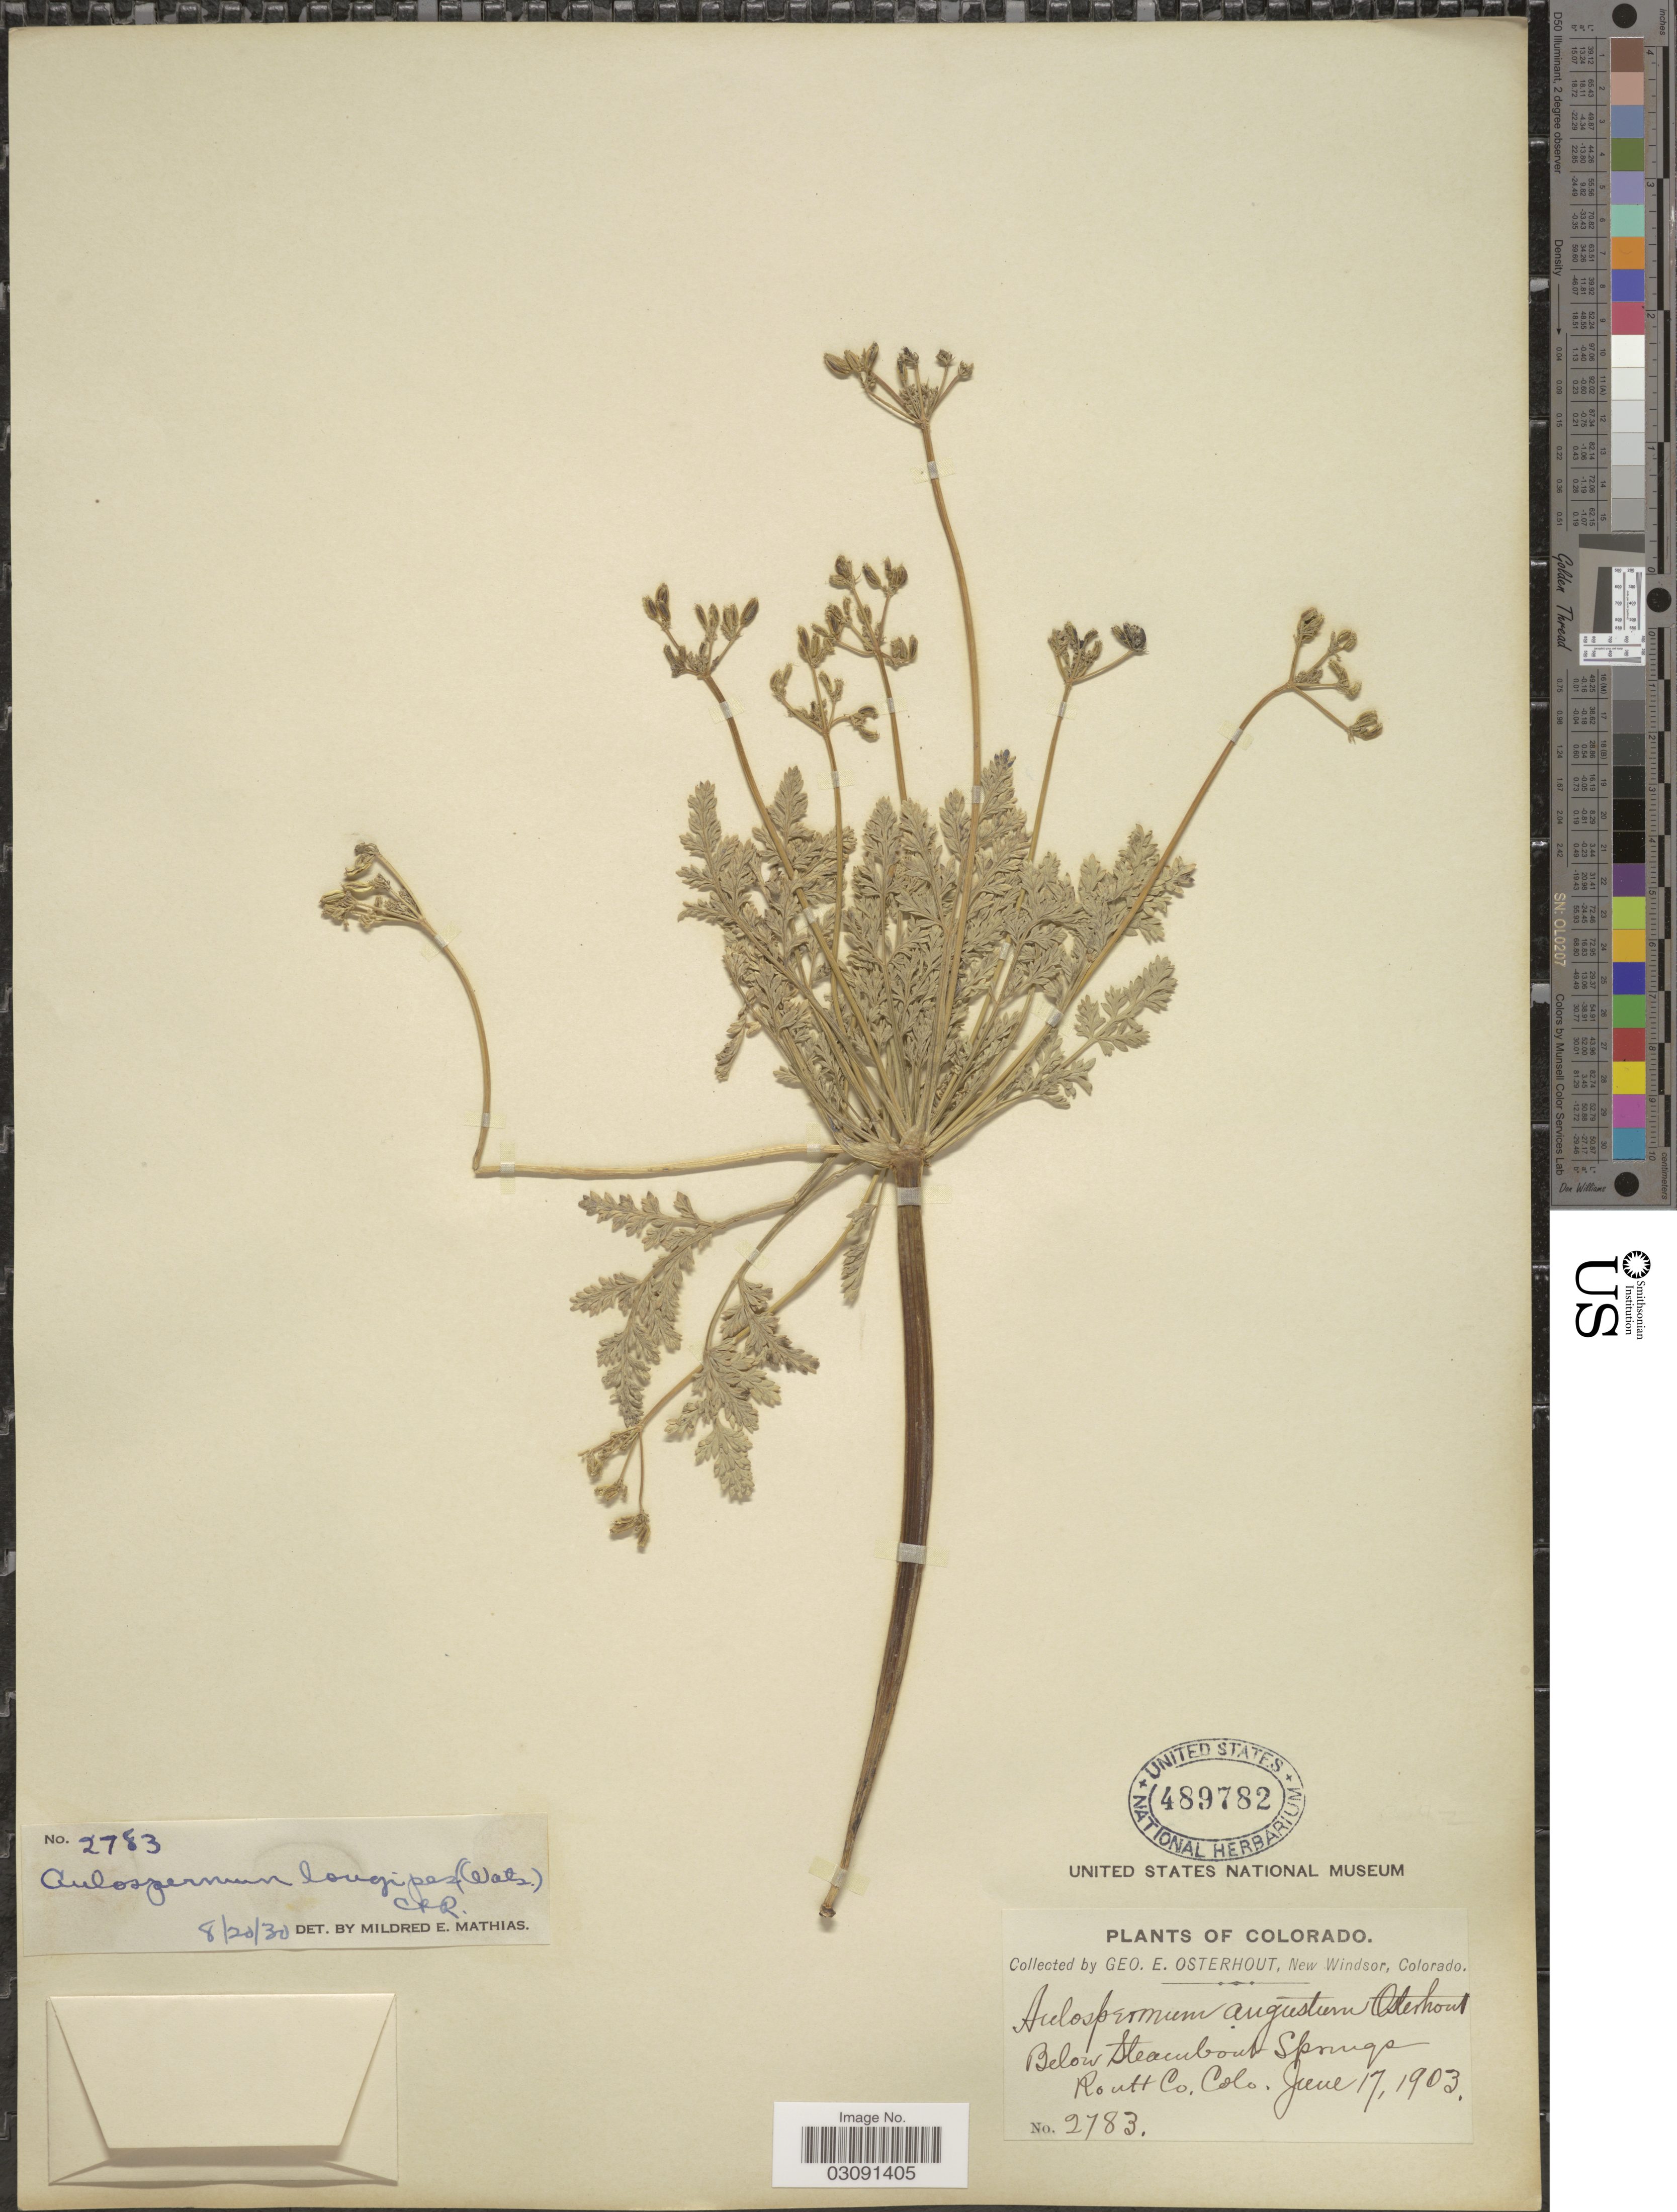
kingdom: Plantae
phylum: Tracheophyta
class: Magnoliopsida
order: Apiales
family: Apiaceae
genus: Cymopterus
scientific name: Cymopterus longipes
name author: S. Watson in C. King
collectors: G. Osterhout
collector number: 2783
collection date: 1903-06-17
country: United States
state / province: Colorado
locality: Below Steamboat Springs. Routt Co.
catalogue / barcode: US 489782